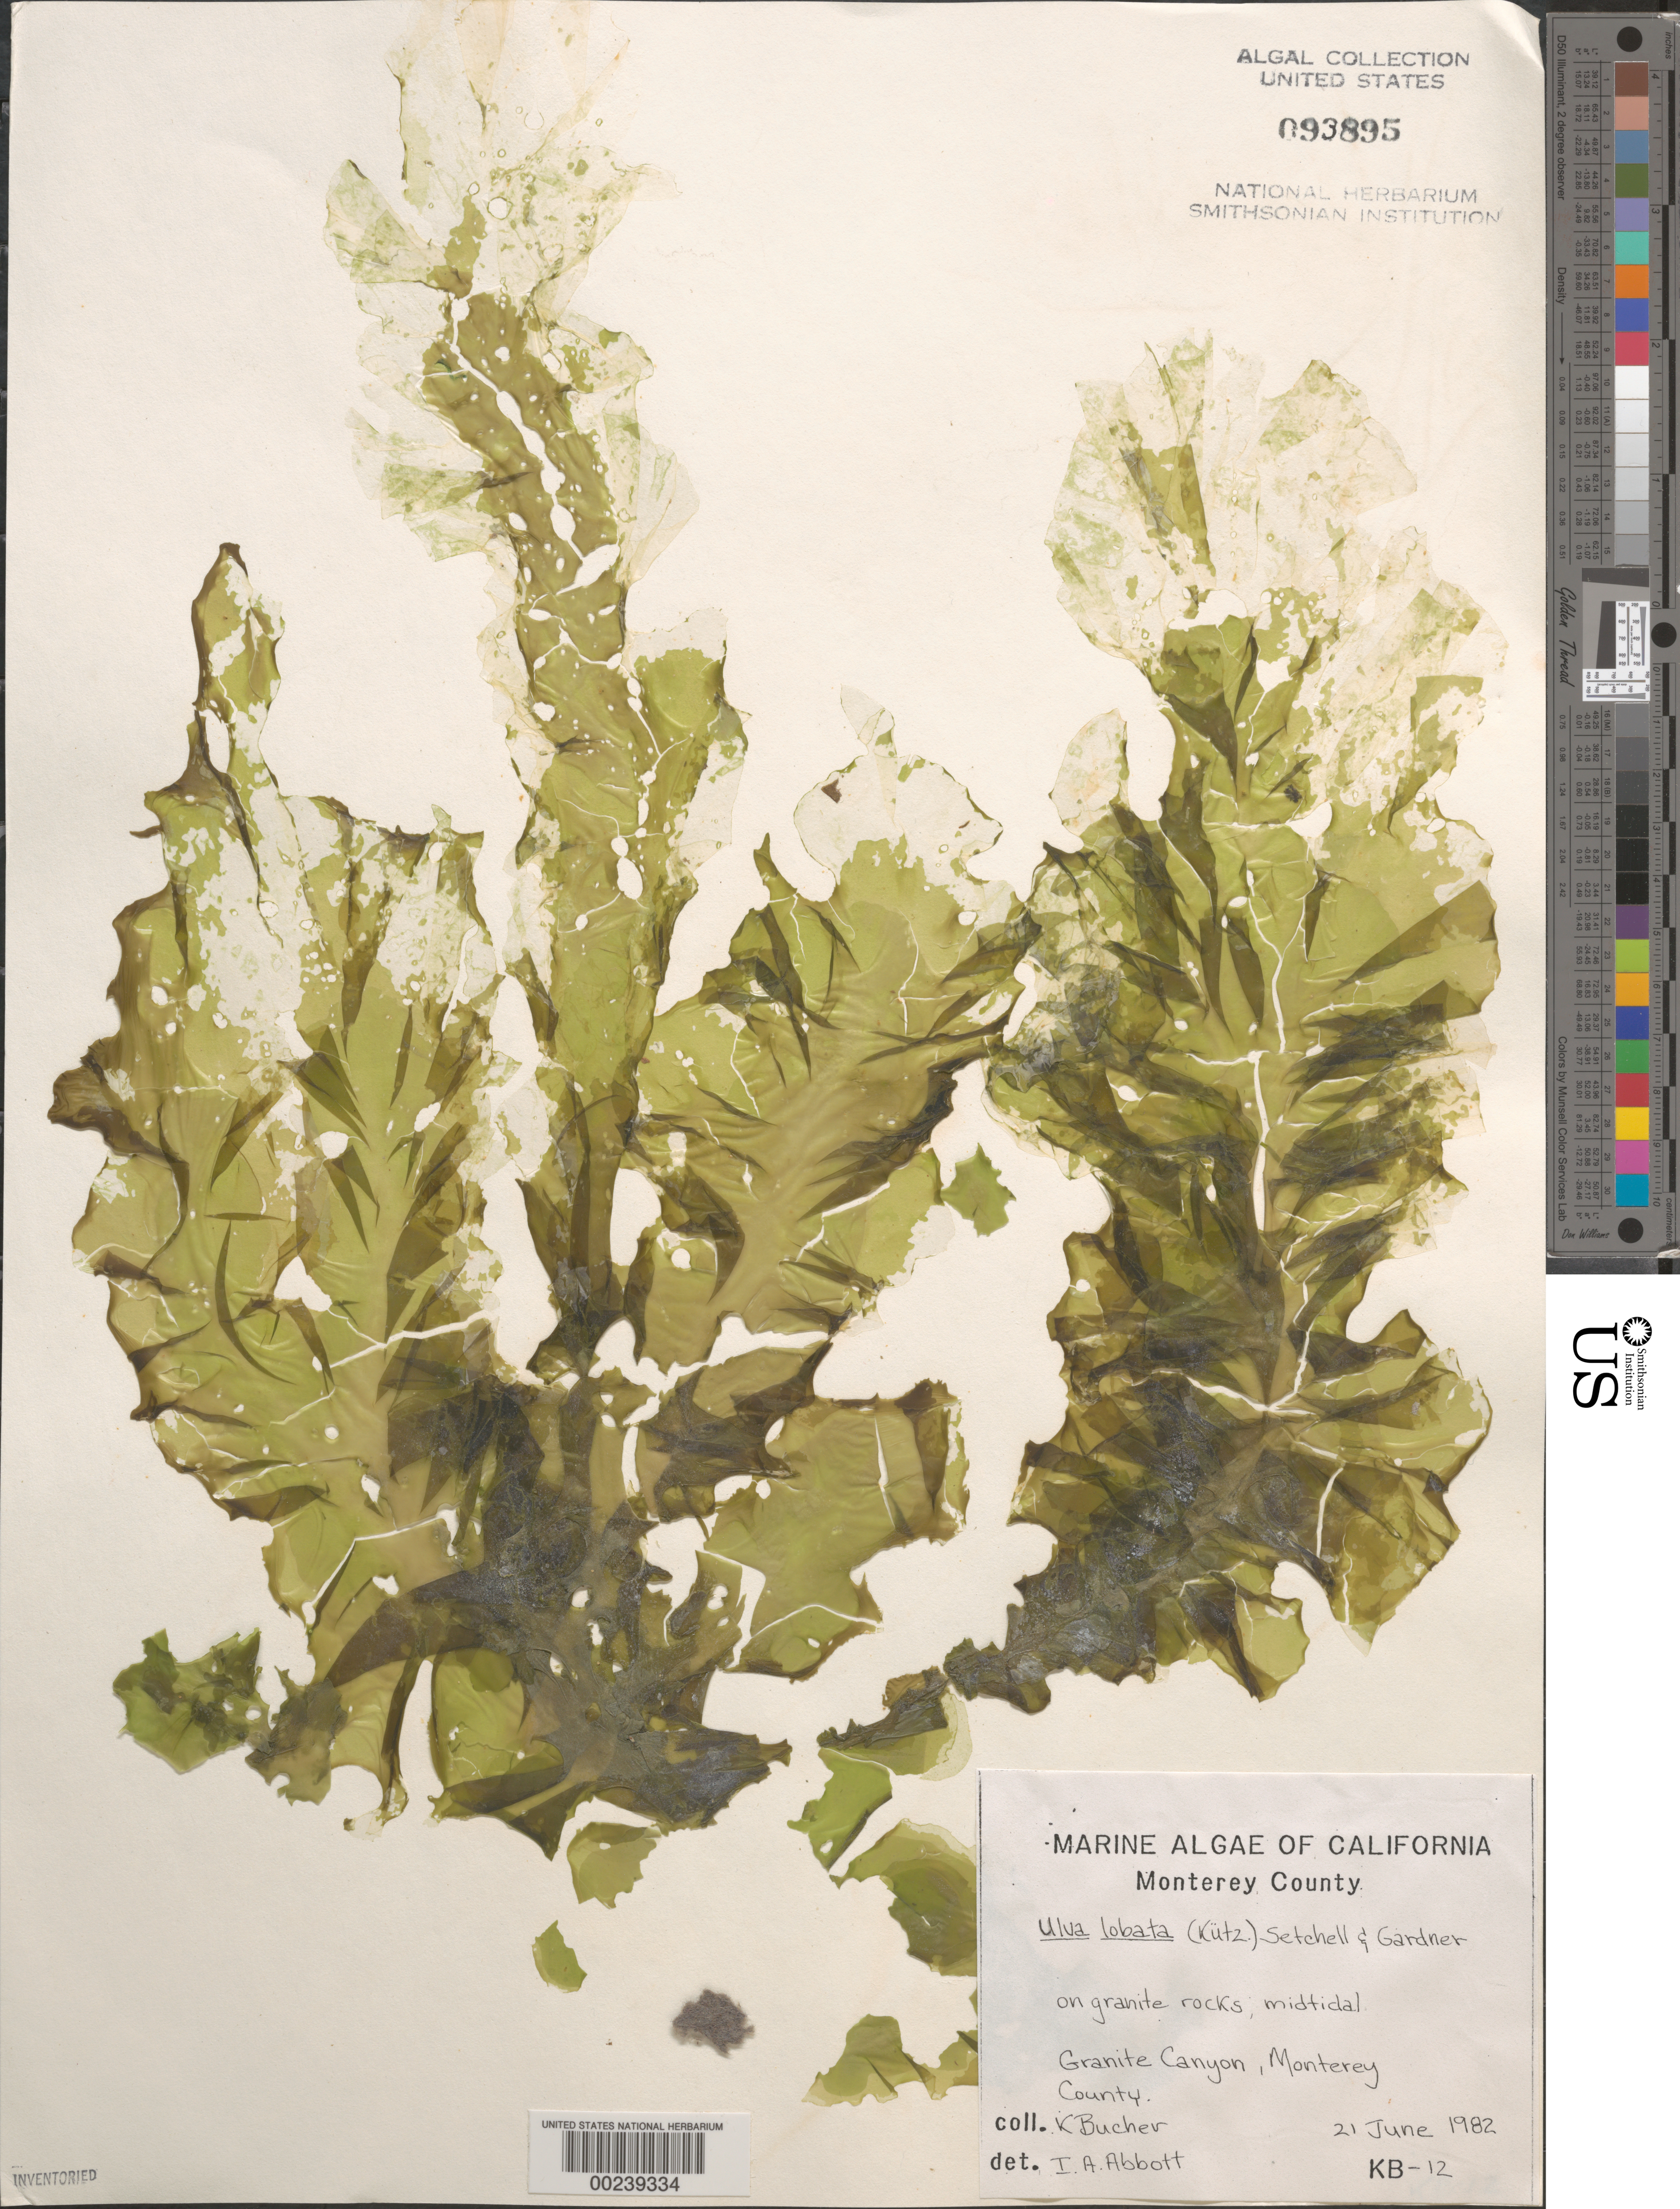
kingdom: Plantae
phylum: Chlorophyta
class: Ulvophyceae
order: Ulvales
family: Ulvaceae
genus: Ulva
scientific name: Ulva lactuca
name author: L.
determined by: Algae name updating Project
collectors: K. E. Bucher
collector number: Kb-12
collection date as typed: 21 Jun 1982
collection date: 1982-06-21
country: United States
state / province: California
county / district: Monterey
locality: Granite Canyon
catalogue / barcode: US 93895